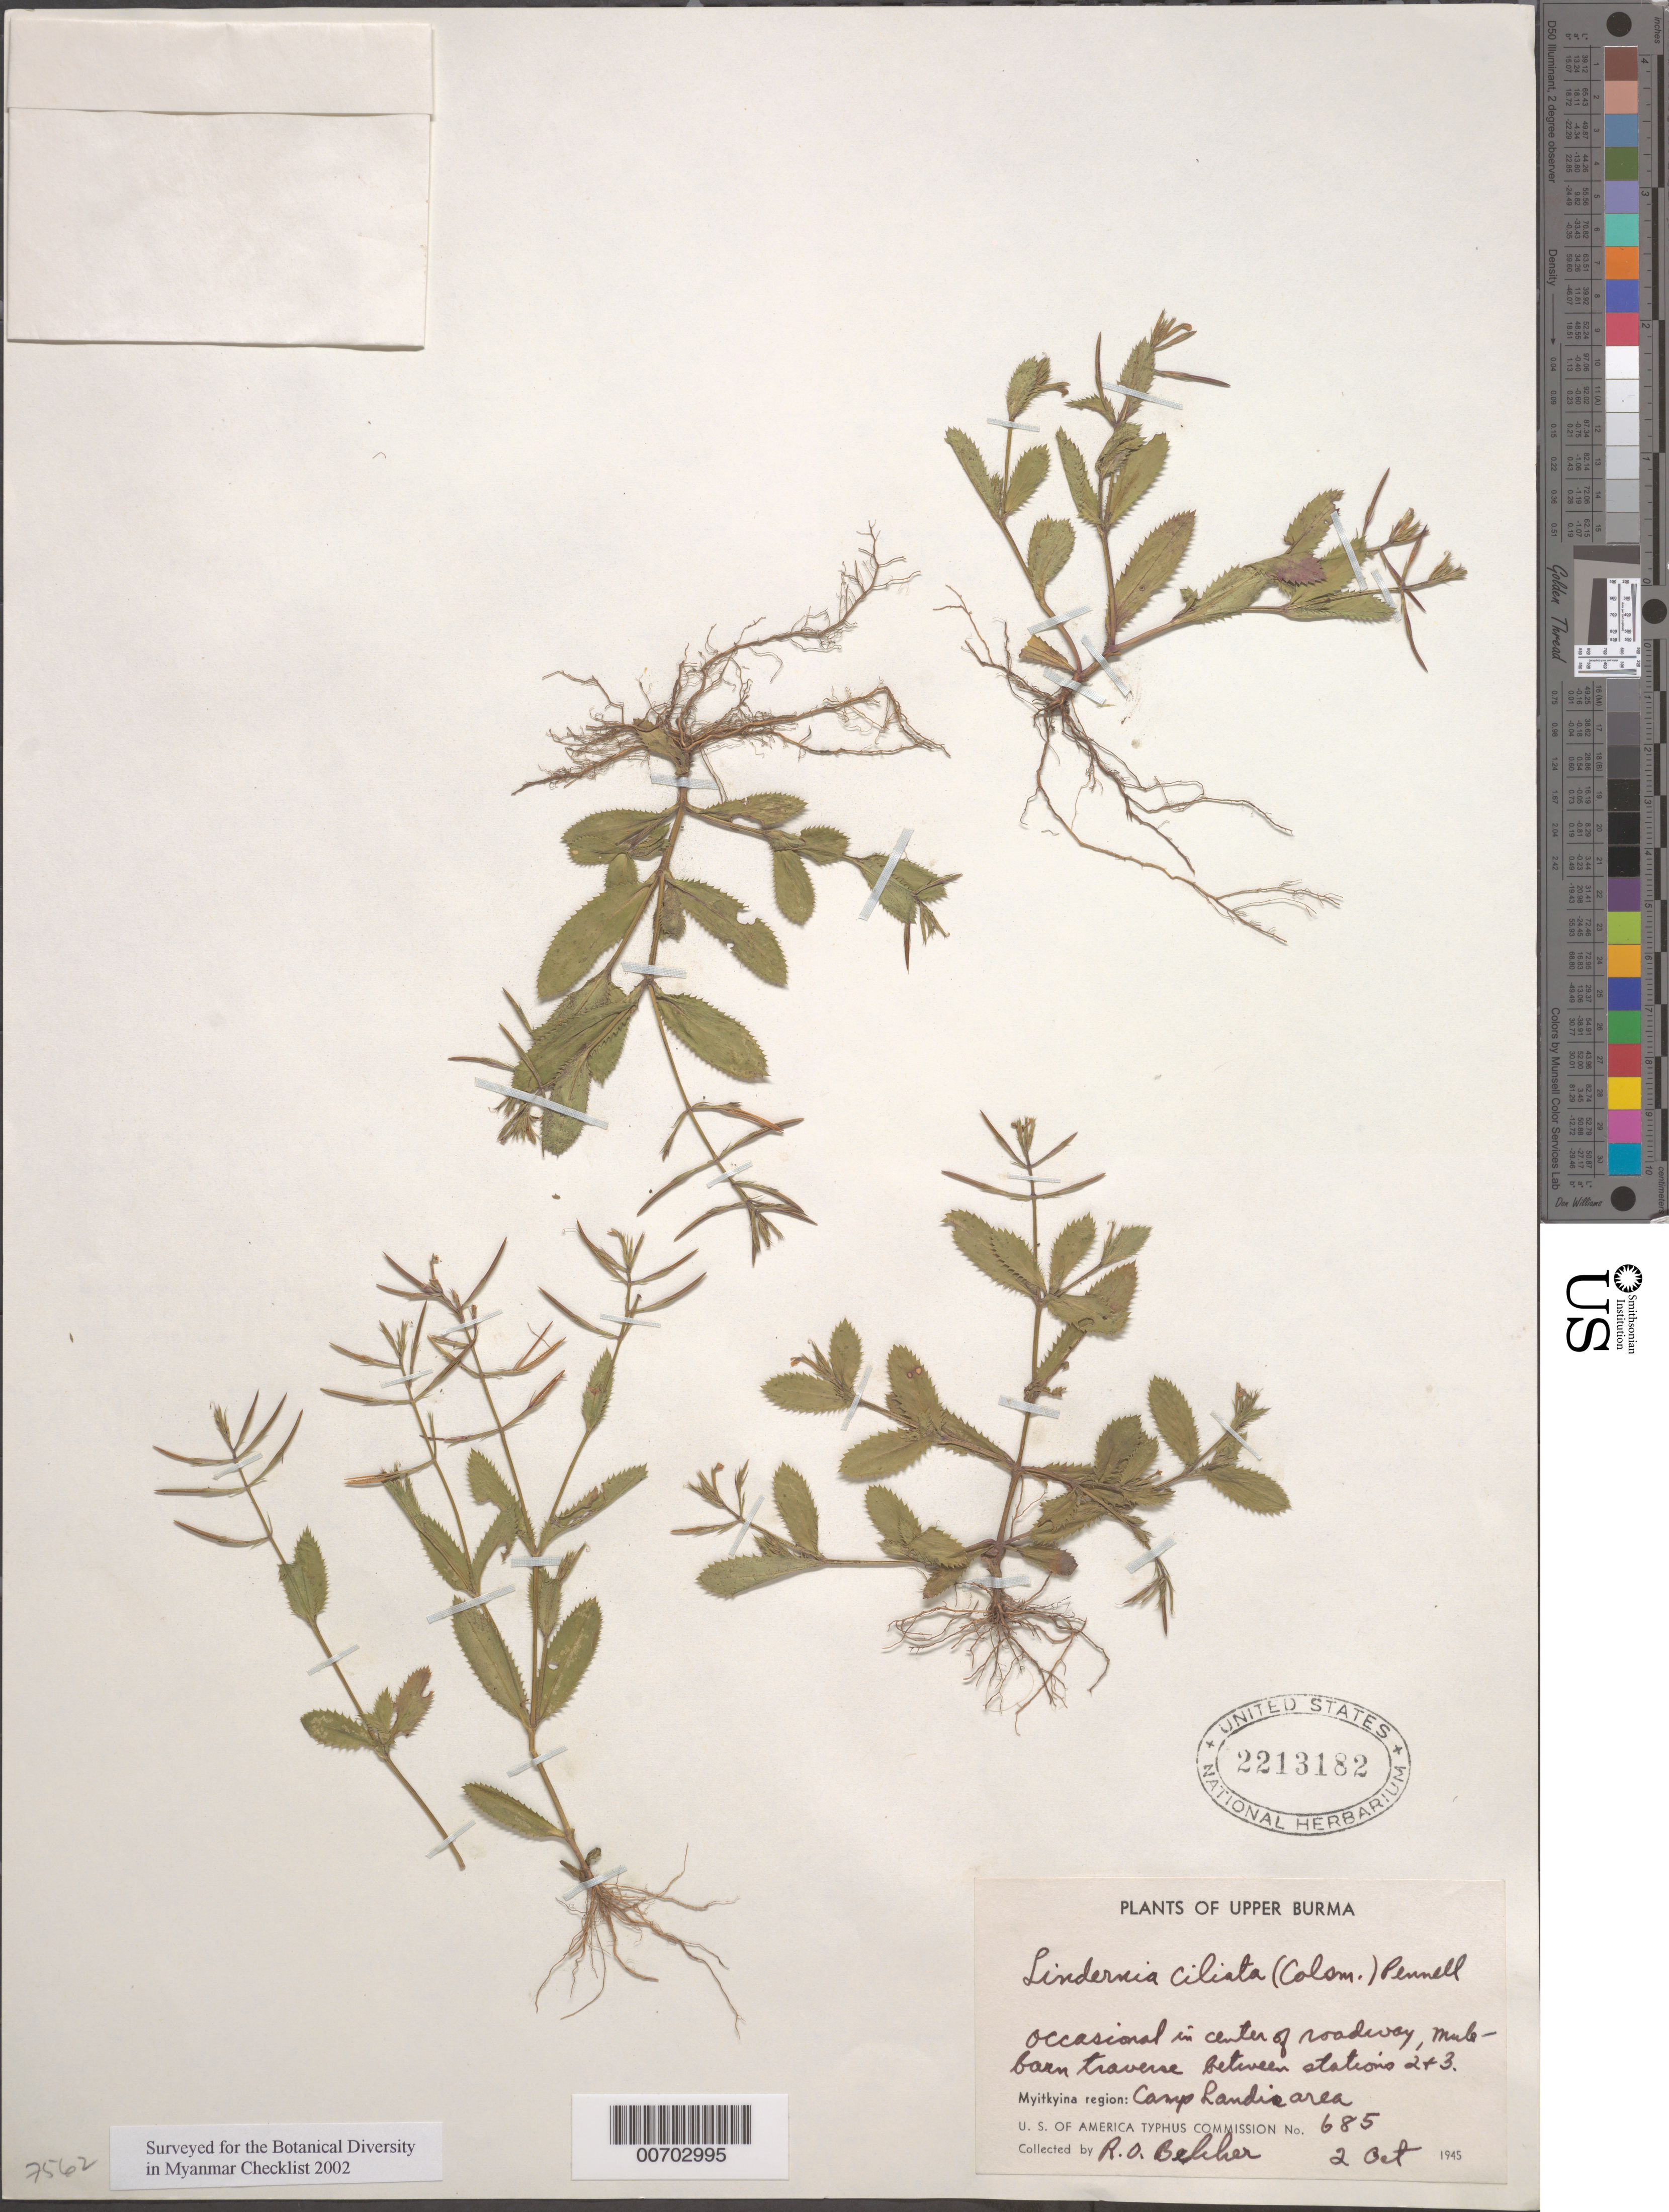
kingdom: Plantae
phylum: Tracheophyta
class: Magnoliopsida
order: Lamiales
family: Linderniaceae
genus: Lindernia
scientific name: Lindernia ciliata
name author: (Colsm.) Pennell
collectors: R. Belcher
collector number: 685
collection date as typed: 02 Oct 1945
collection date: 1945-10-02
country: Myanmar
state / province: Kachin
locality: Myitkyina, Camp Landis area, Sta. 2-3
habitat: Center of roadway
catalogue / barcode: US 2213182